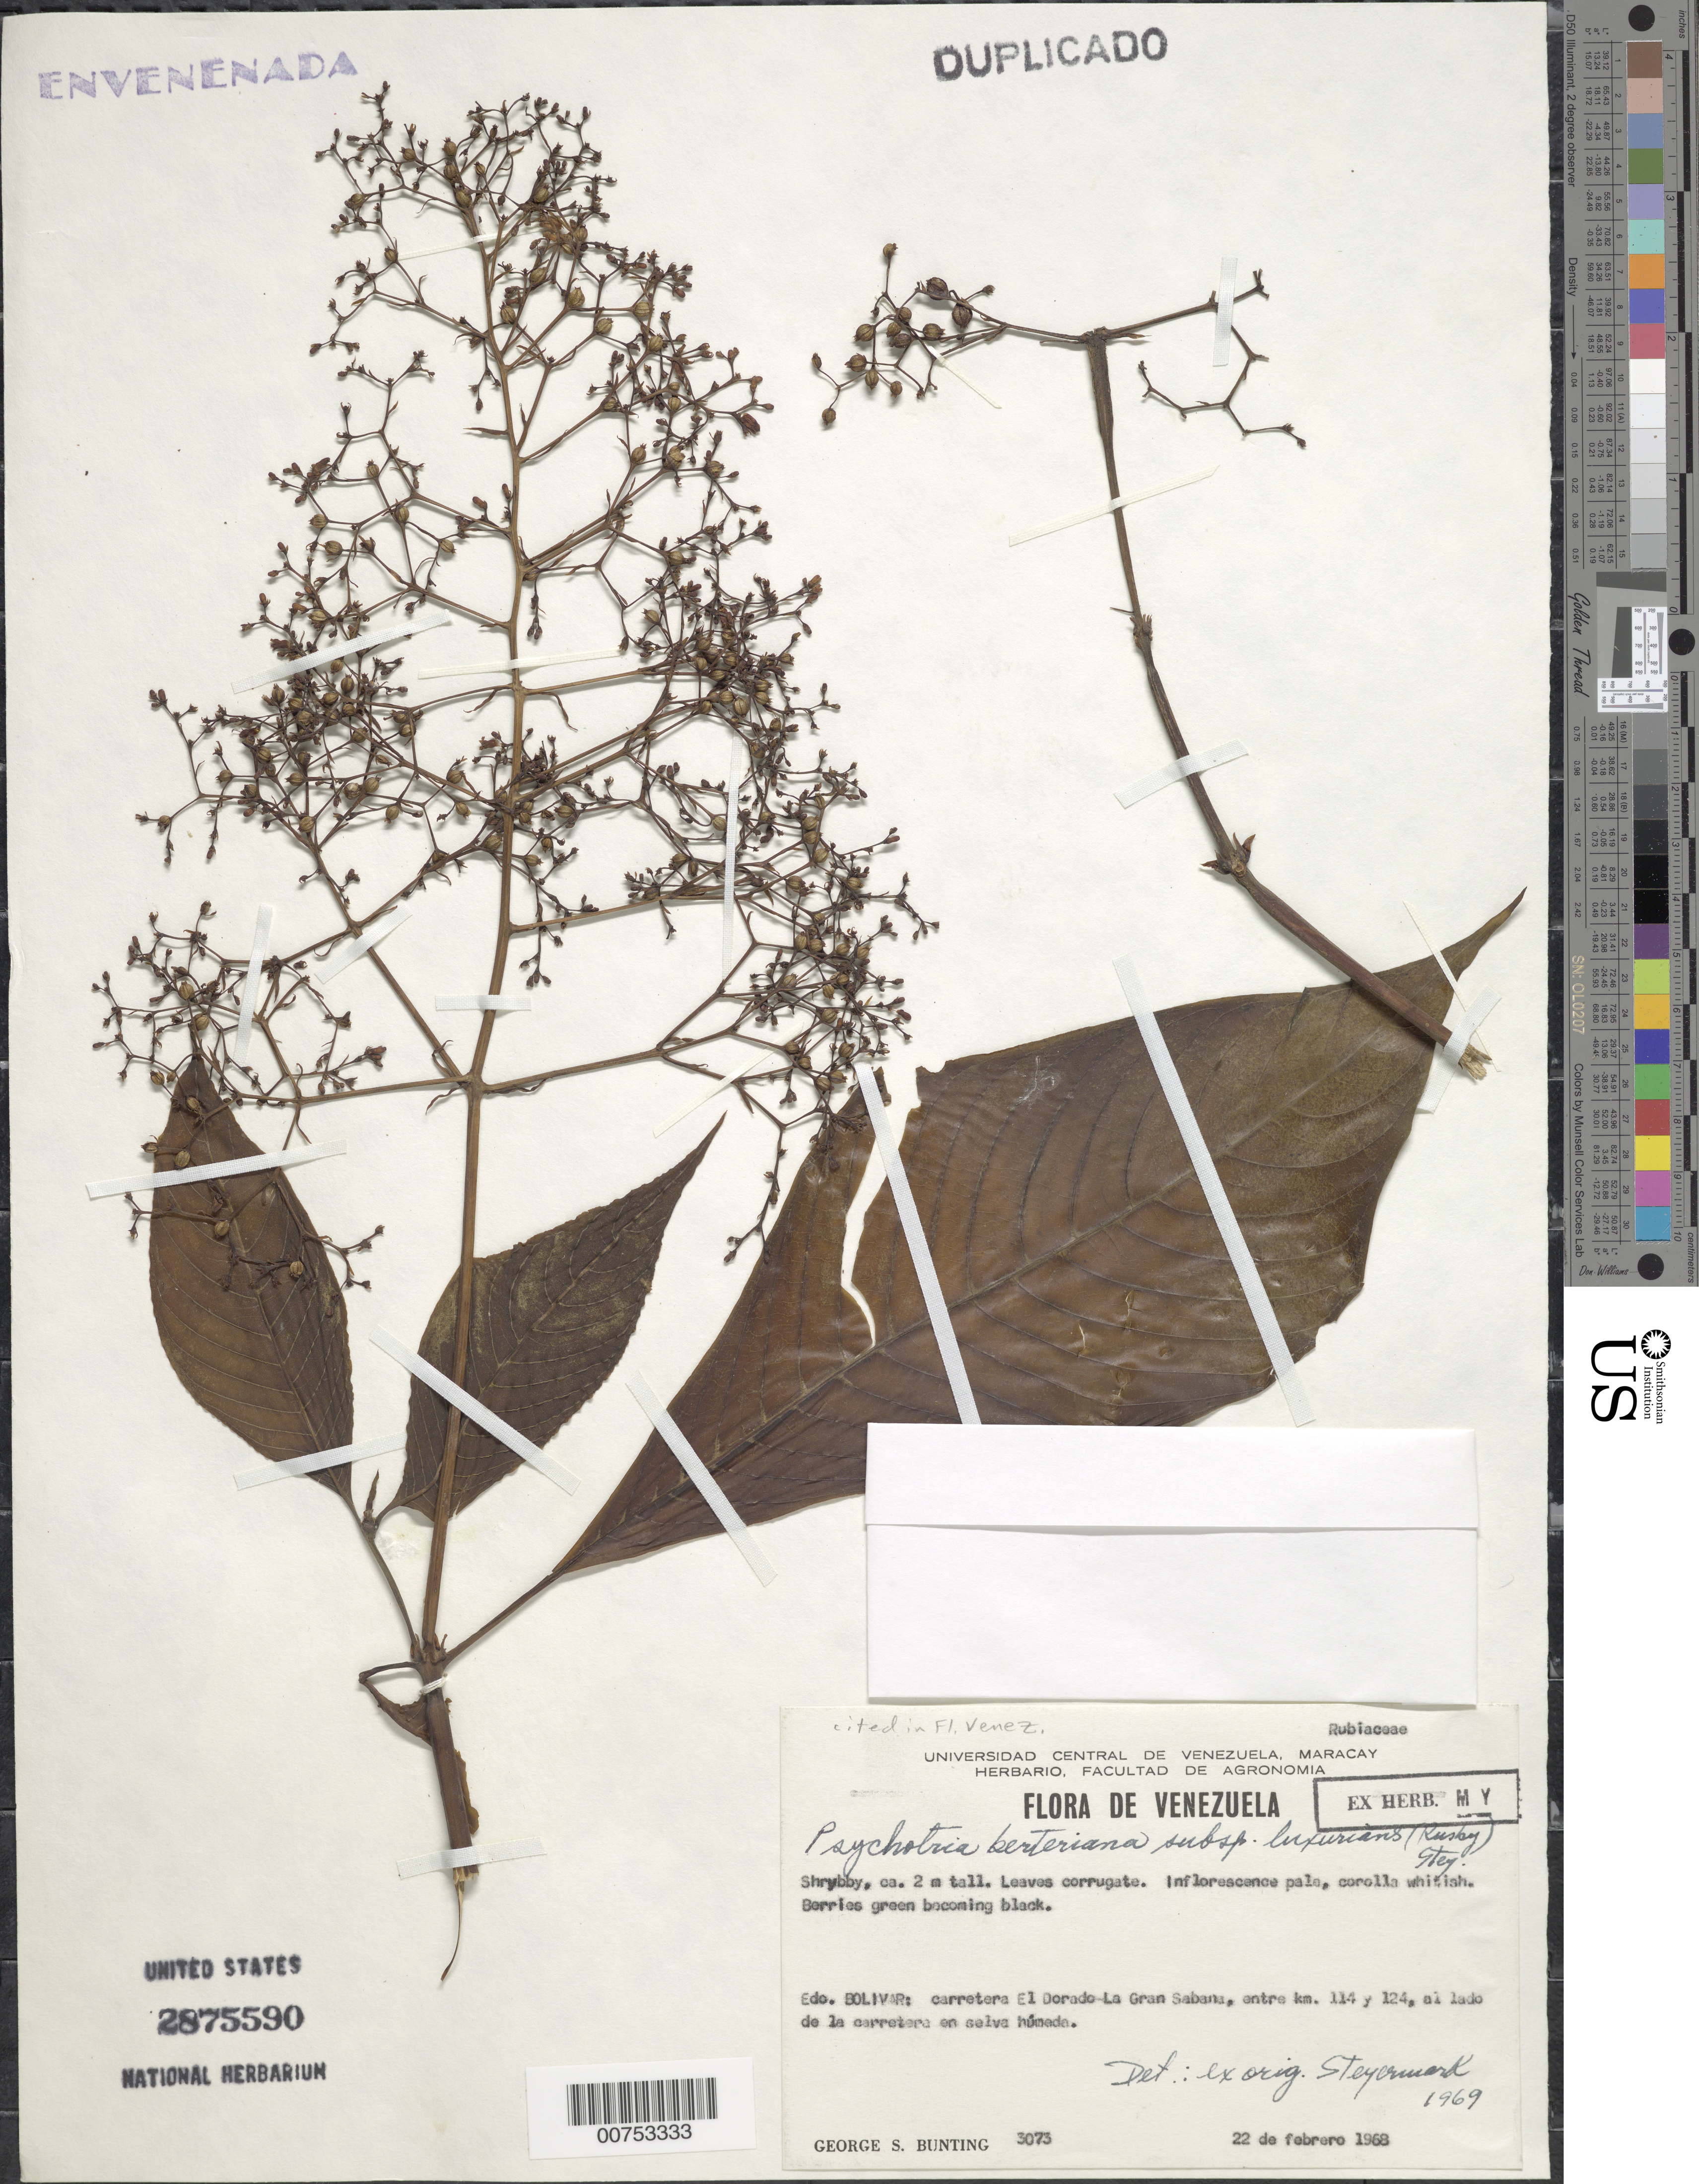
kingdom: Plantae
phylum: Tracheophyta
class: Magnoliopsida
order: Gentianales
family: Rubiaceae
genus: Psychotria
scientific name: Psychotria berteroana subsp. luxurians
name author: (Rusby) Steyerm.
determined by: Steyermark, Julian A., (VEN)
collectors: G. S. Bunting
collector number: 3073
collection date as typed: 22-Feb-68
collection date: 1968-02-22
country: Venezuela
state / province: Bolívar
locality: El Dorado-La Gran Sabana road, km 114-124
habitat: Lado de la carretera en selva húmeda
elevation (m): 1200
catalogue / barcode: US 2875590